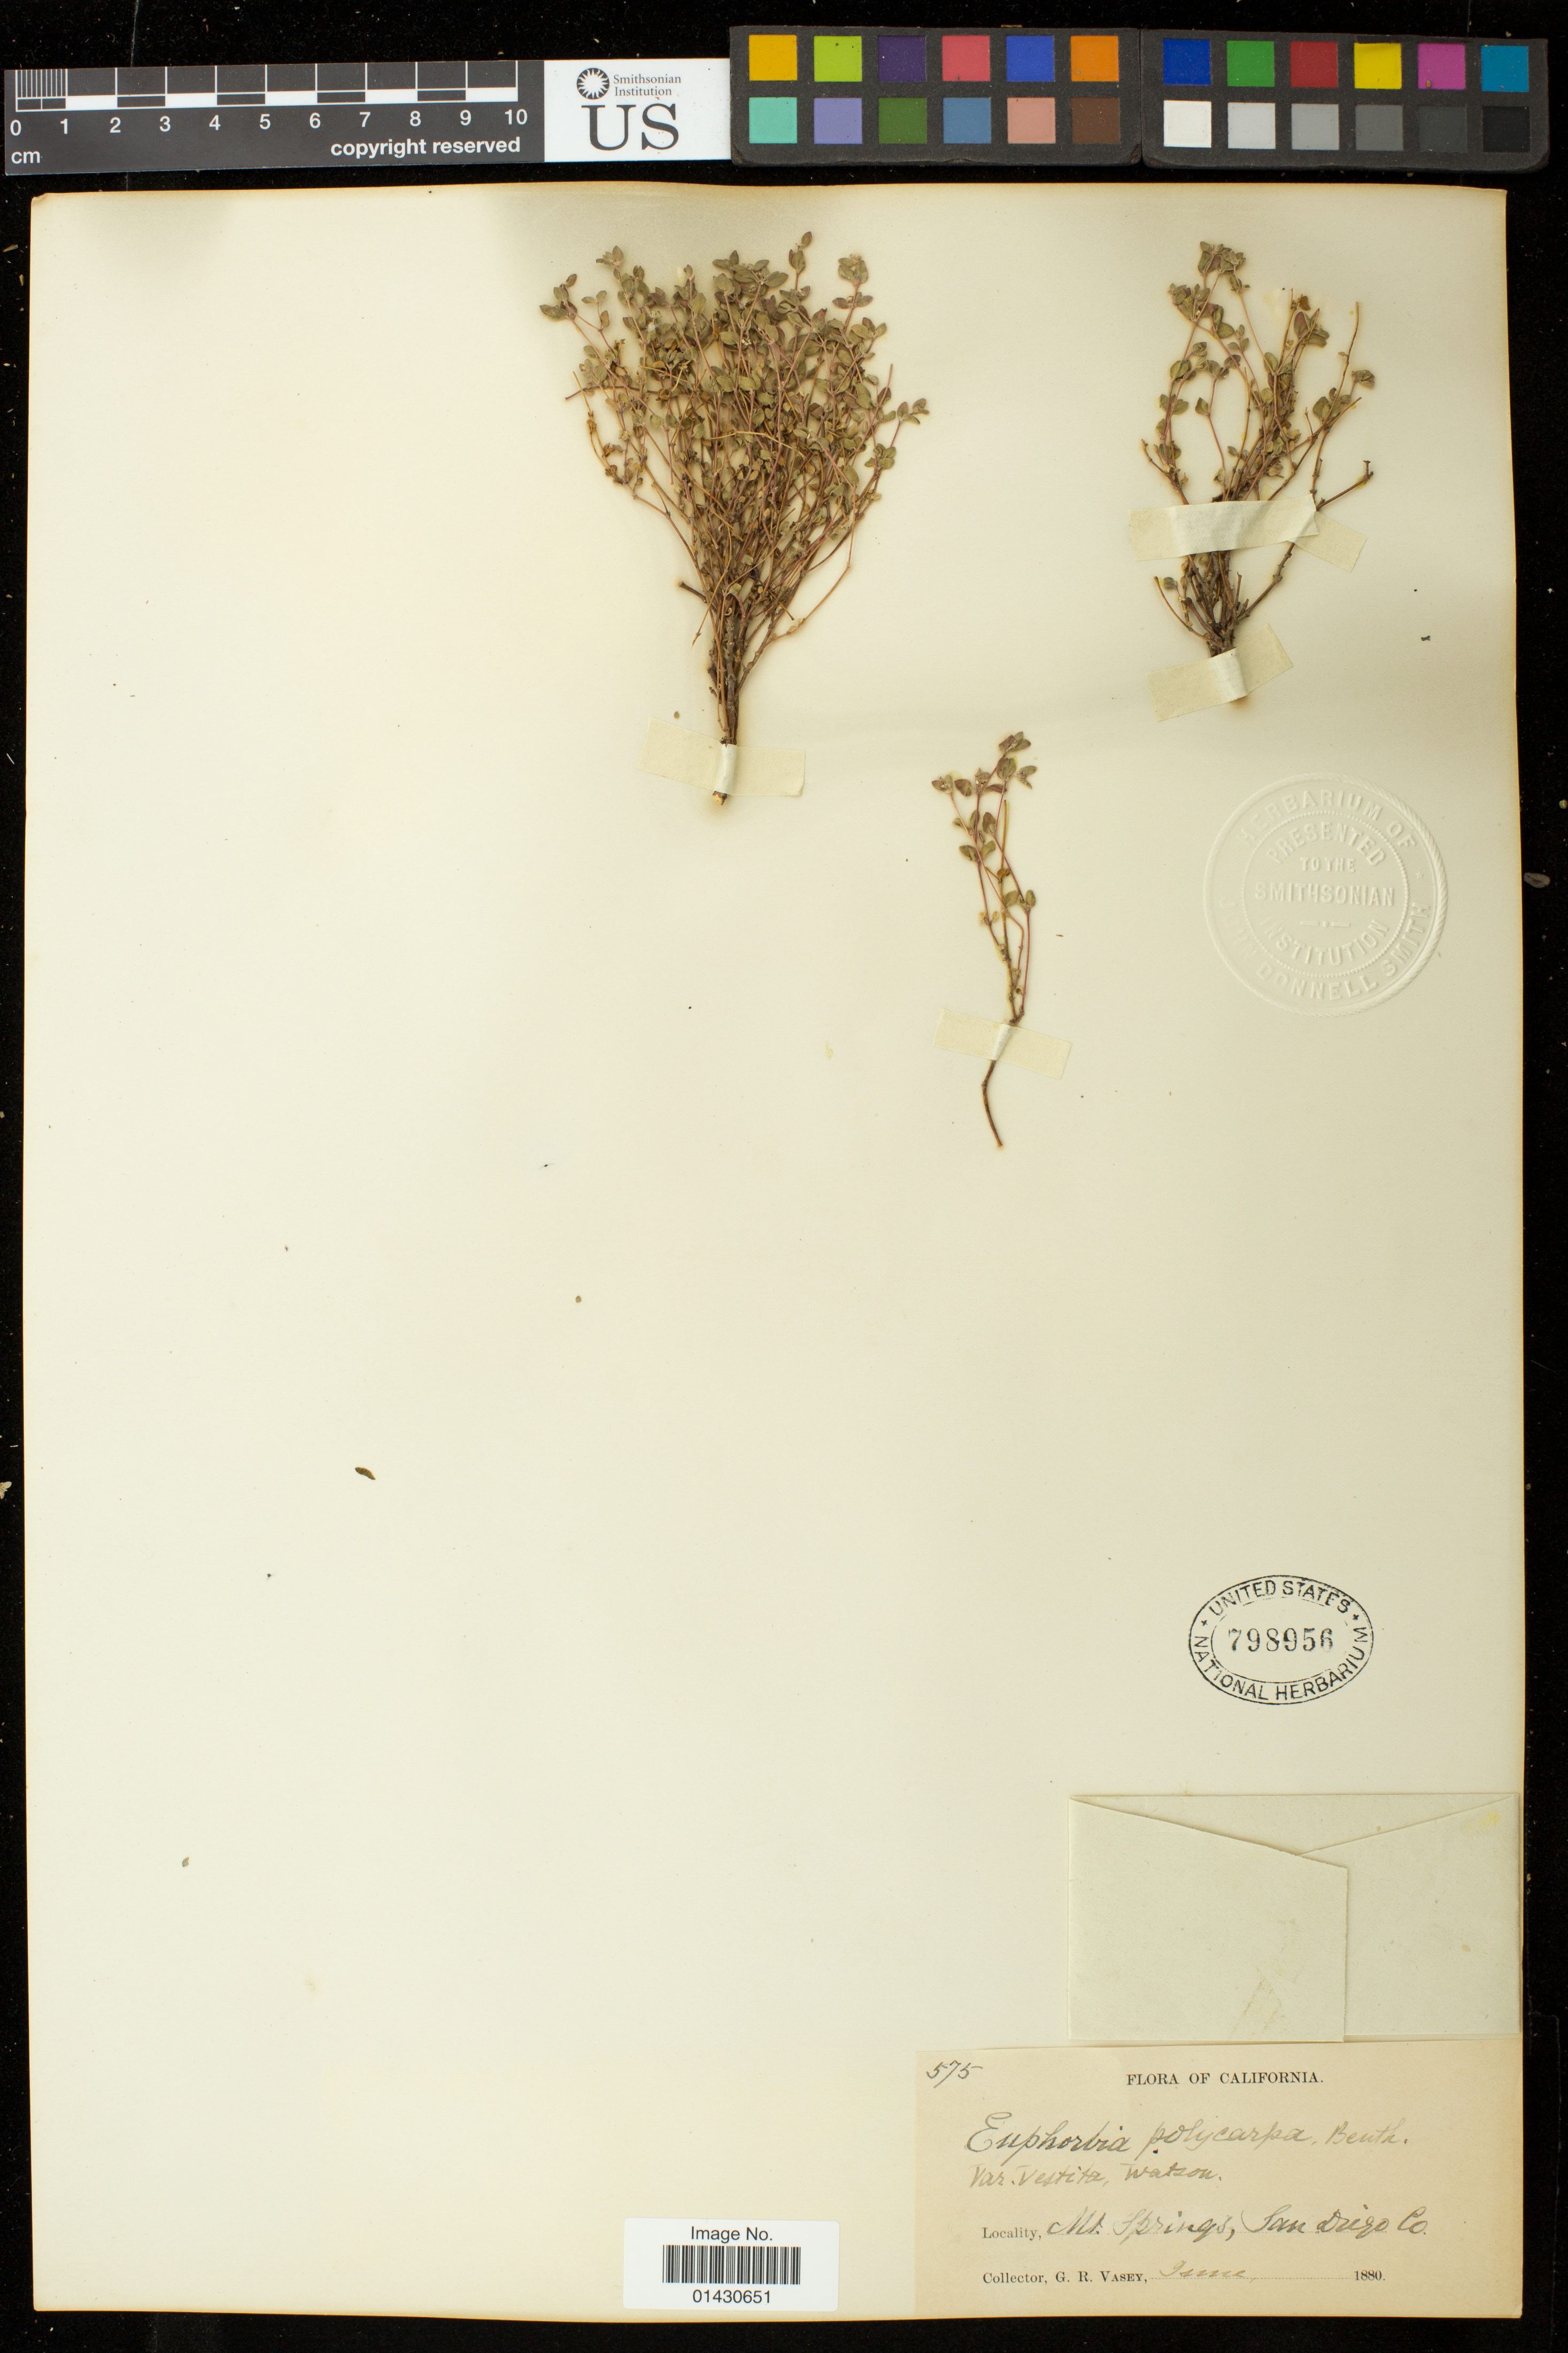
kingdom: Plantae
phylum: Tracheophyta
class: Magnoliopsida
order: Malpighiales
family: Euphorbiaceae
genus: Euphorbia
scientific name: Euphorbia melanadenia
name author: Torr.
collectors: G. R. Vasey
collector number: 575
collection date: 1880-06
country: United States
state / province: California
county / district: San Diego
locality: Mt. Springs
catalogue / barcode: US 798956